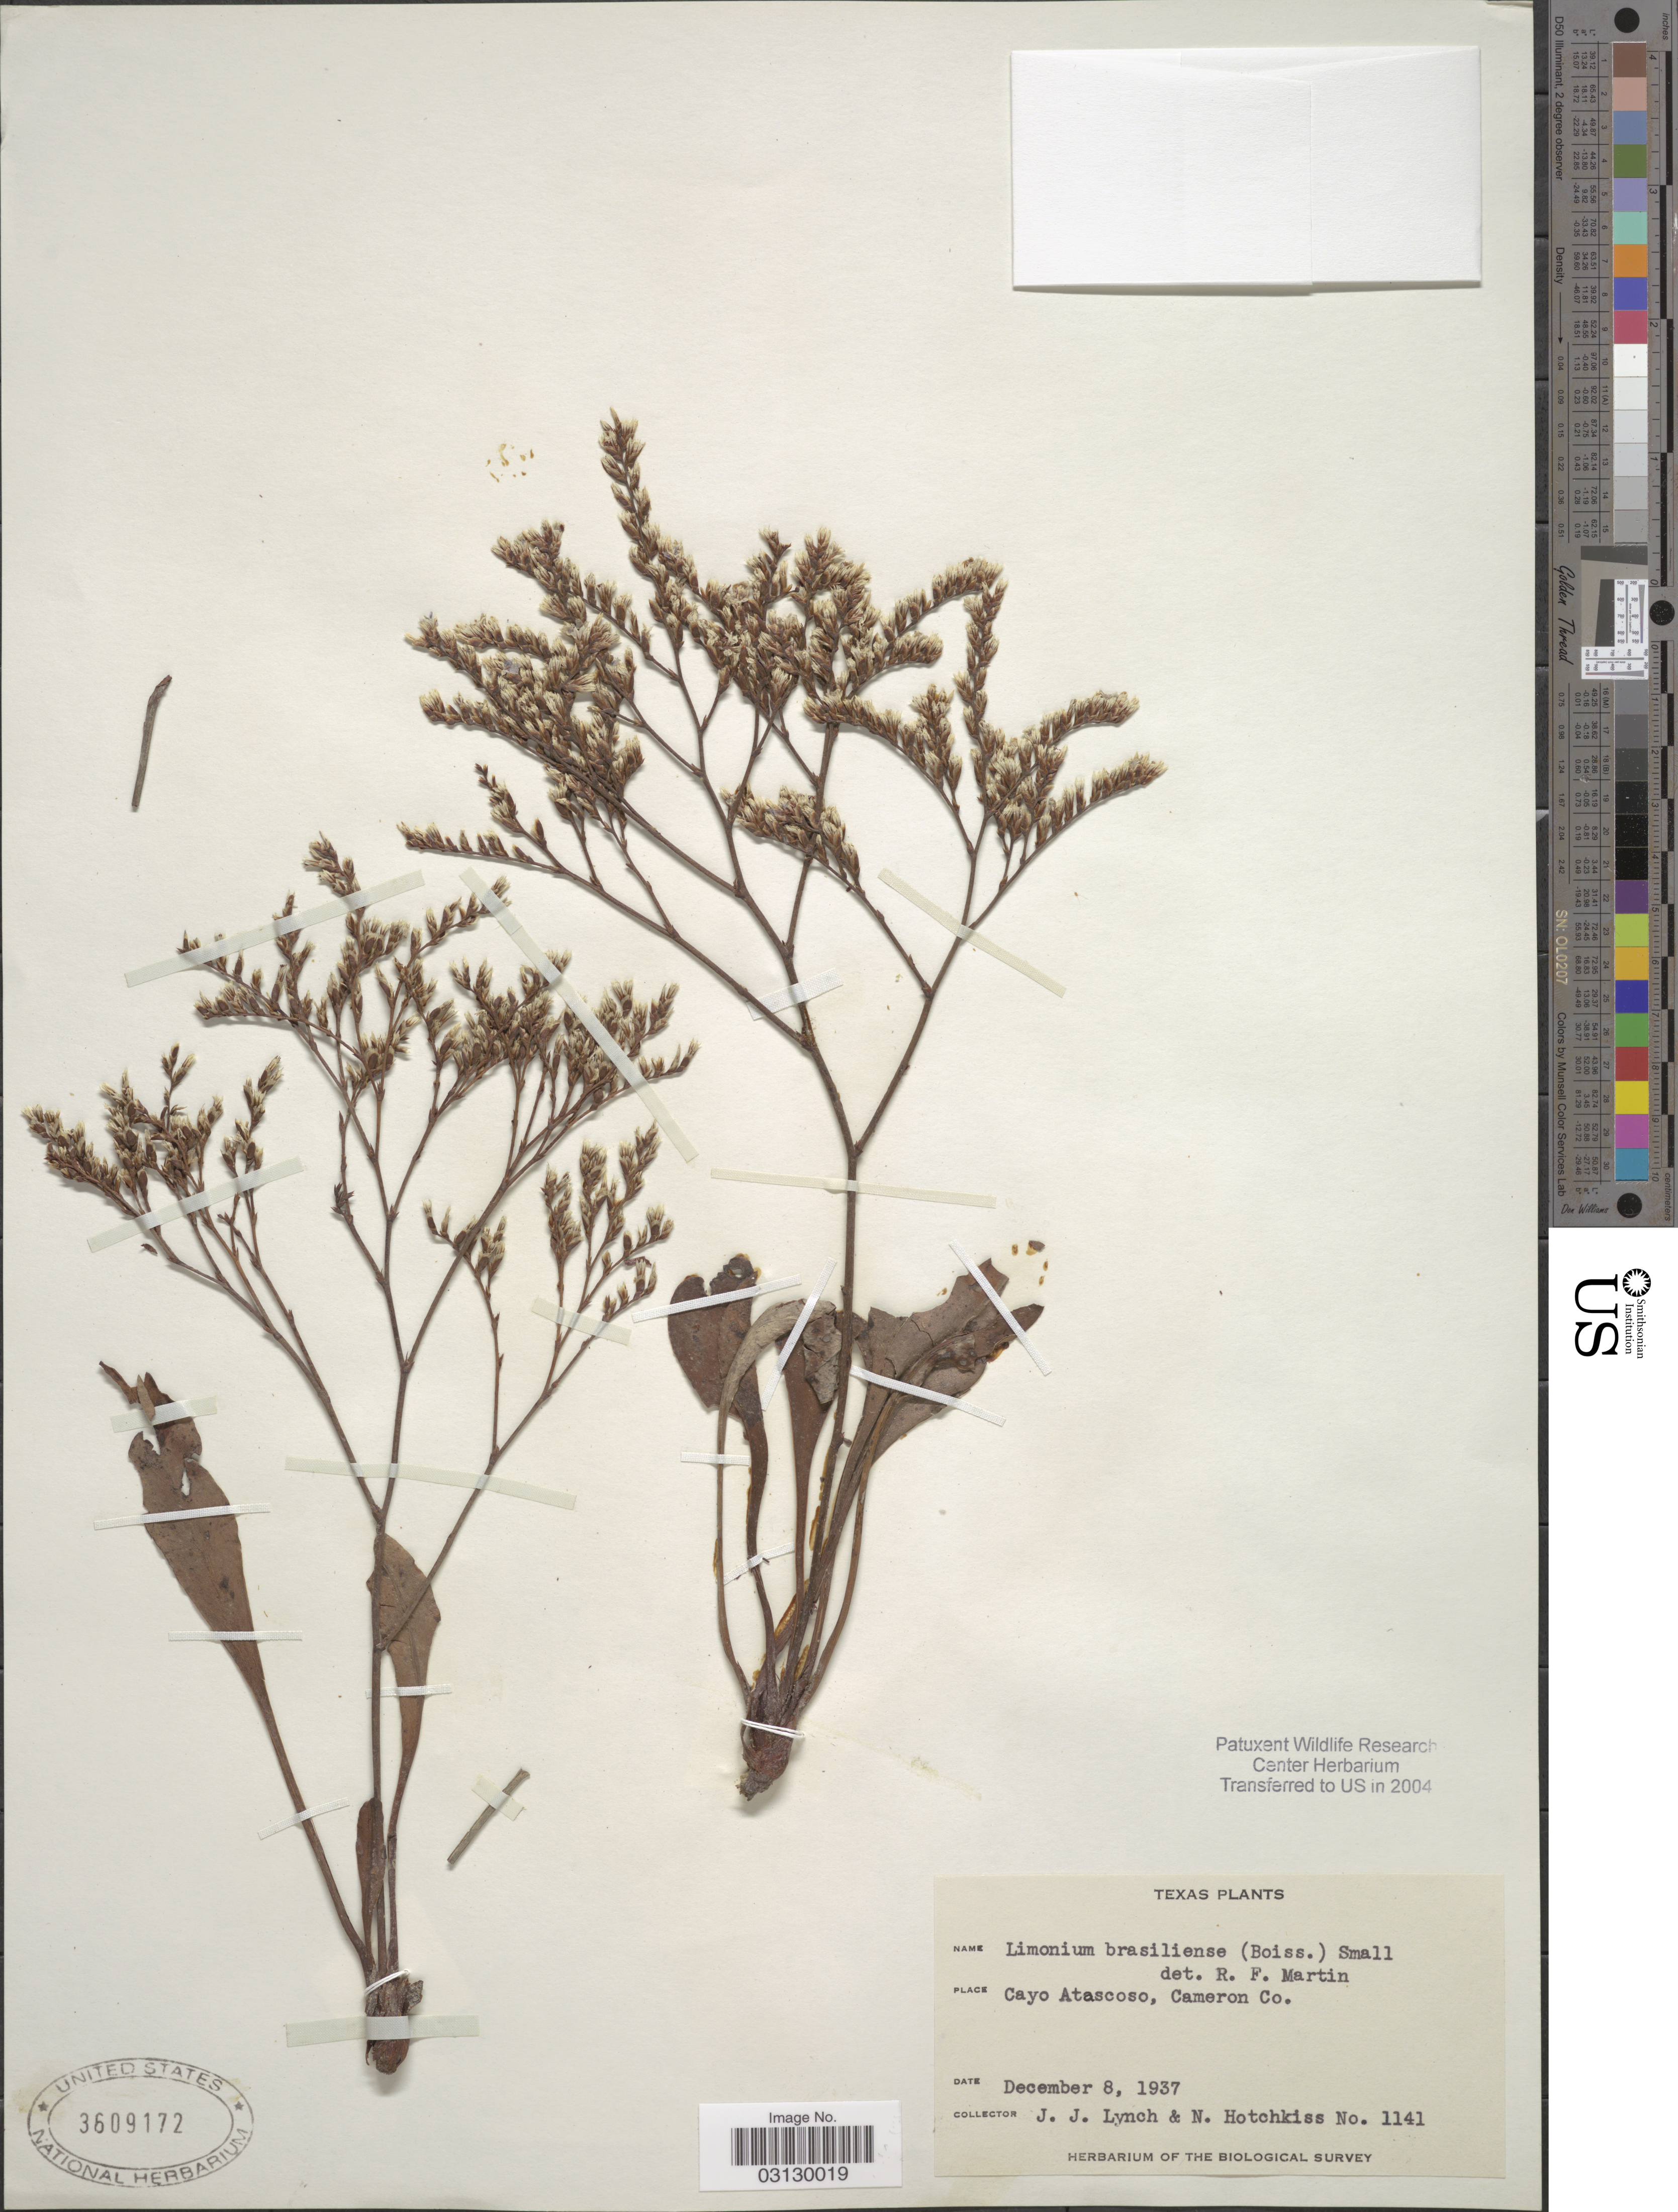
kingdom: Plantae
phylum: Tracheophyta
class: Magnoliopsida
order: Caryophyllales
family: Plumbaginaceae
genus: Limonium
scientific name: Limonium brasiliense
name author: (Boiss.) Kuntze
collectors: J. Lynch & N. Hotchkiss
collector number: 1141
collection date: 1937-12-08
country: United States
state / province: Texas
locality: Cayo Atascoso, Cameron Co.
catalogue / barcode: US 3609172